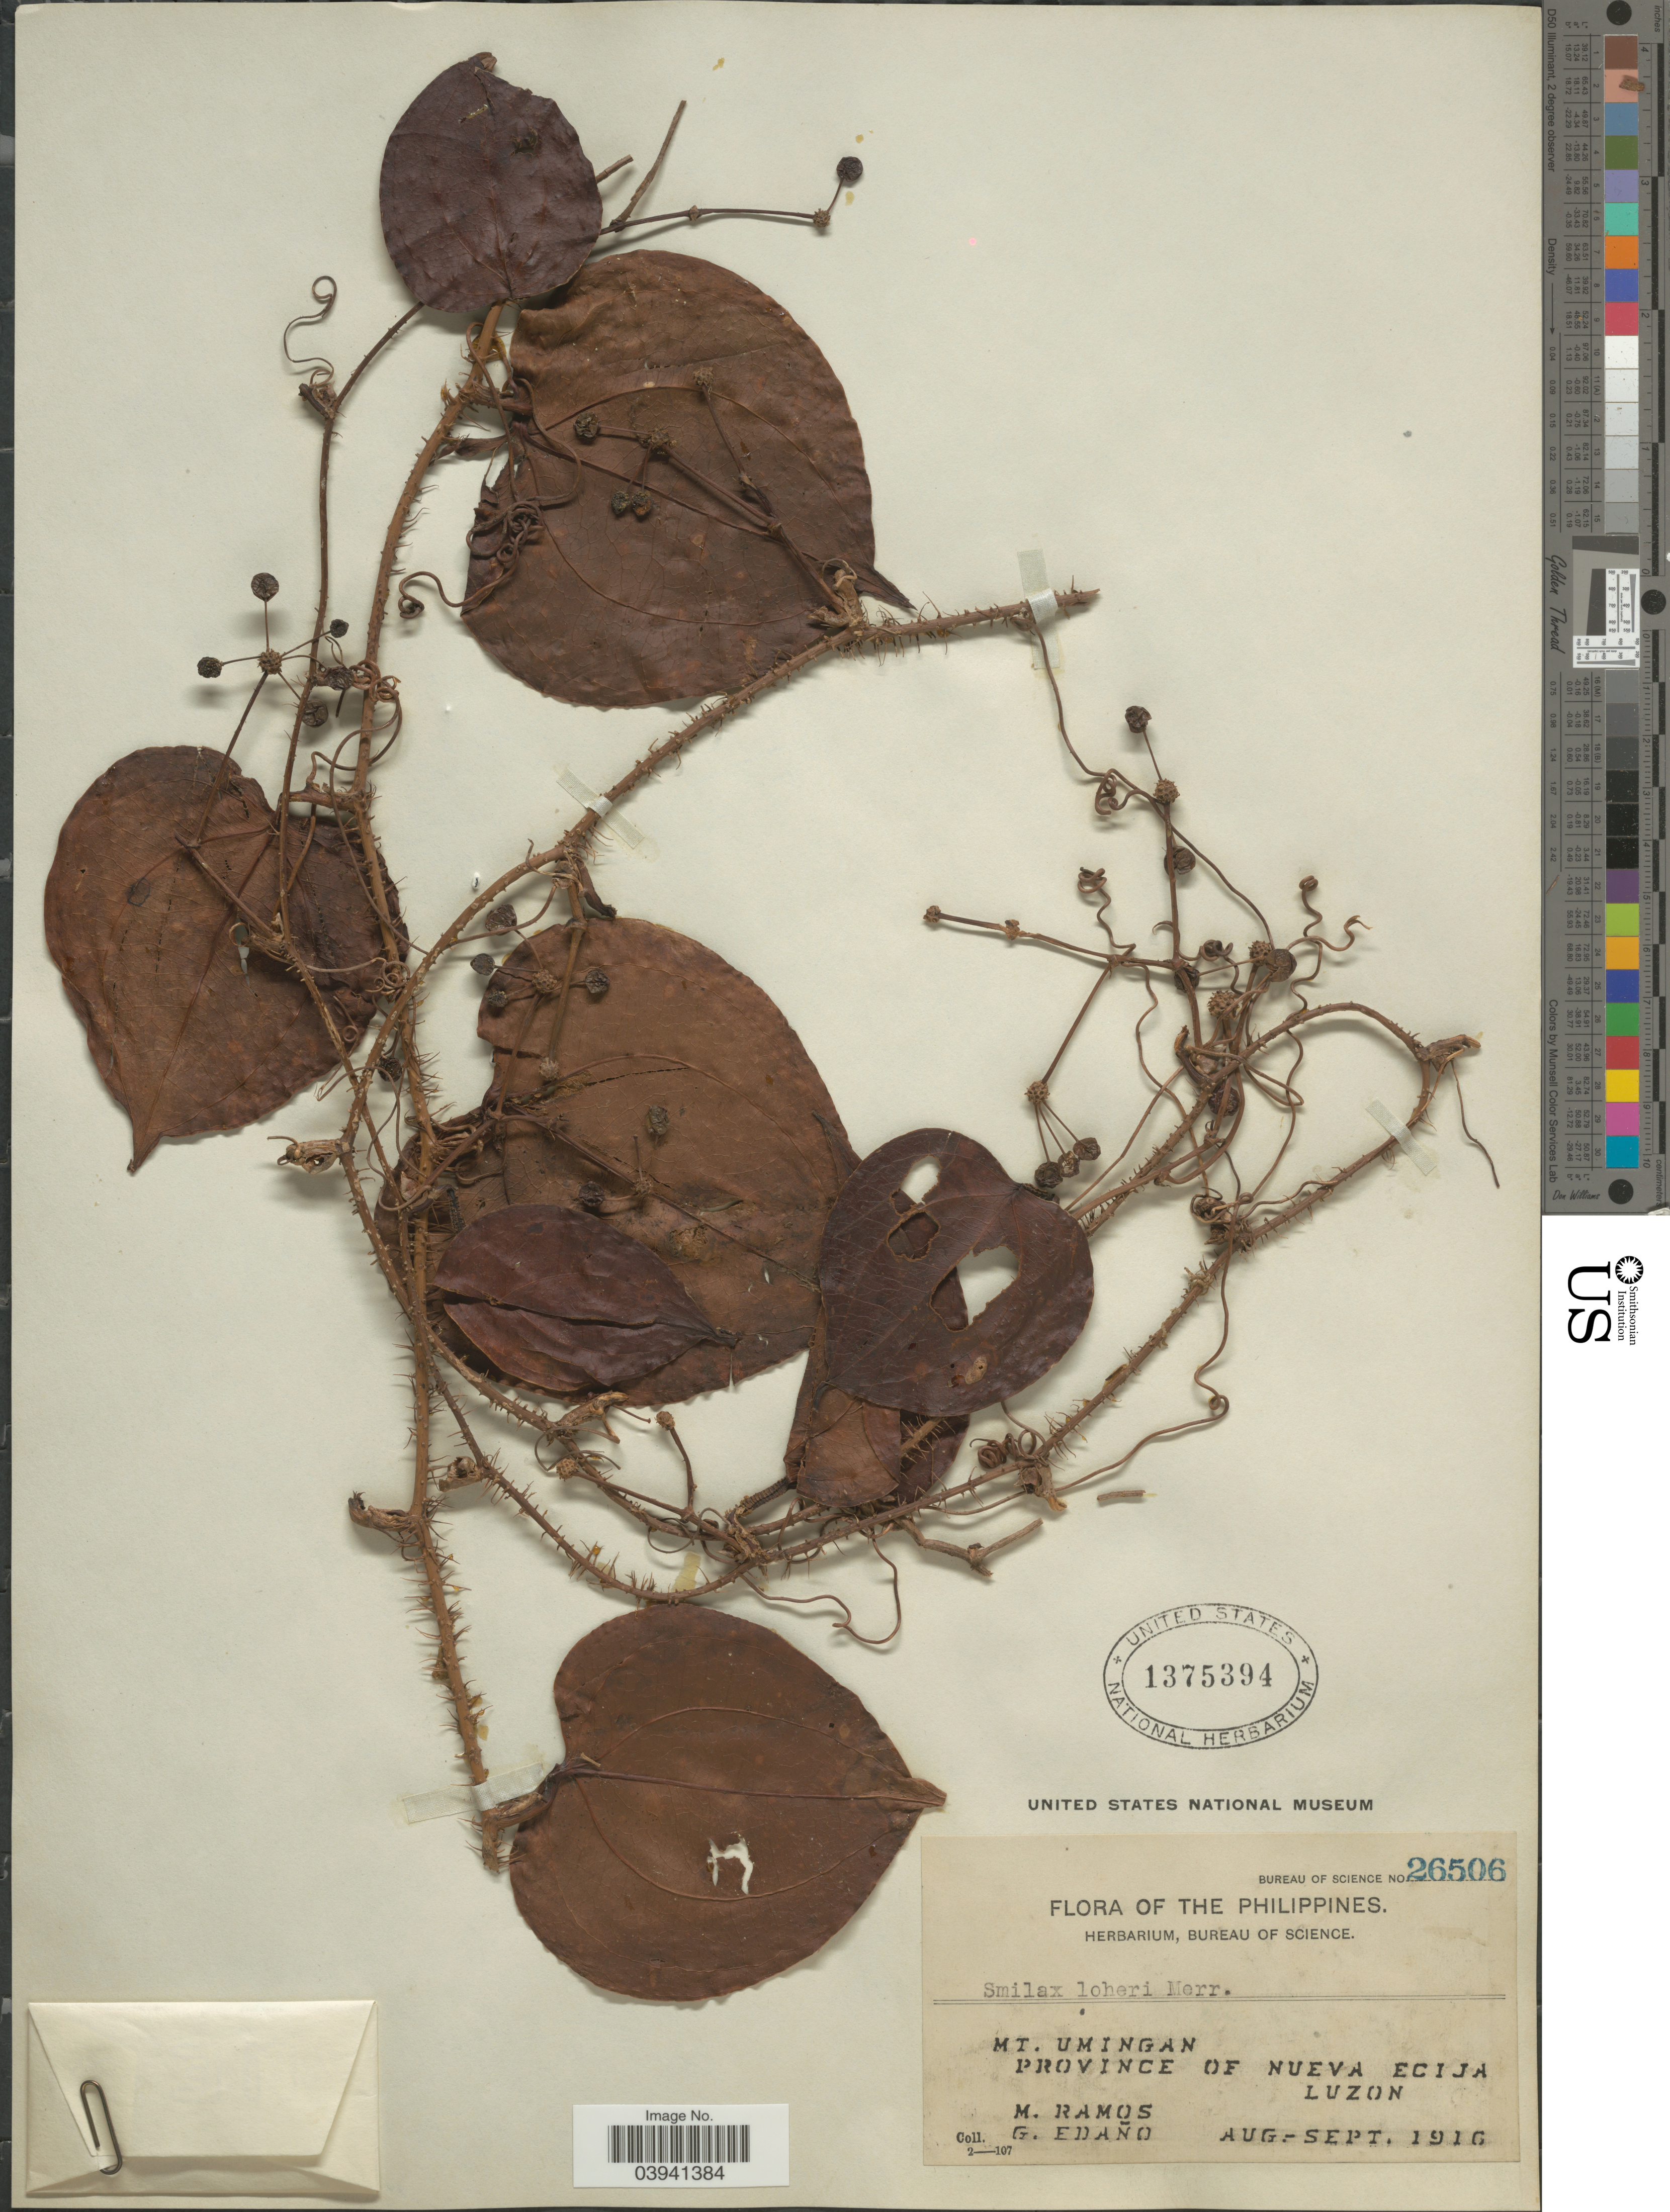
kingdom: Plantae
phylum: Tracheophyta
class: Liliopsida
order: Liliales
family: Smilacaceae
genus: Smilax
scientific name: Smilax loheri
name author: Merr.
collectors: M. Ramos & G. Edaño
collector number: Bureau of Science 26506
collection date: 1916-08/1916-09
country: Philippines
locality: Mt. Umingan. Province of Nueva Ecija, Luzon.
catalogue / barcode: US 1375394